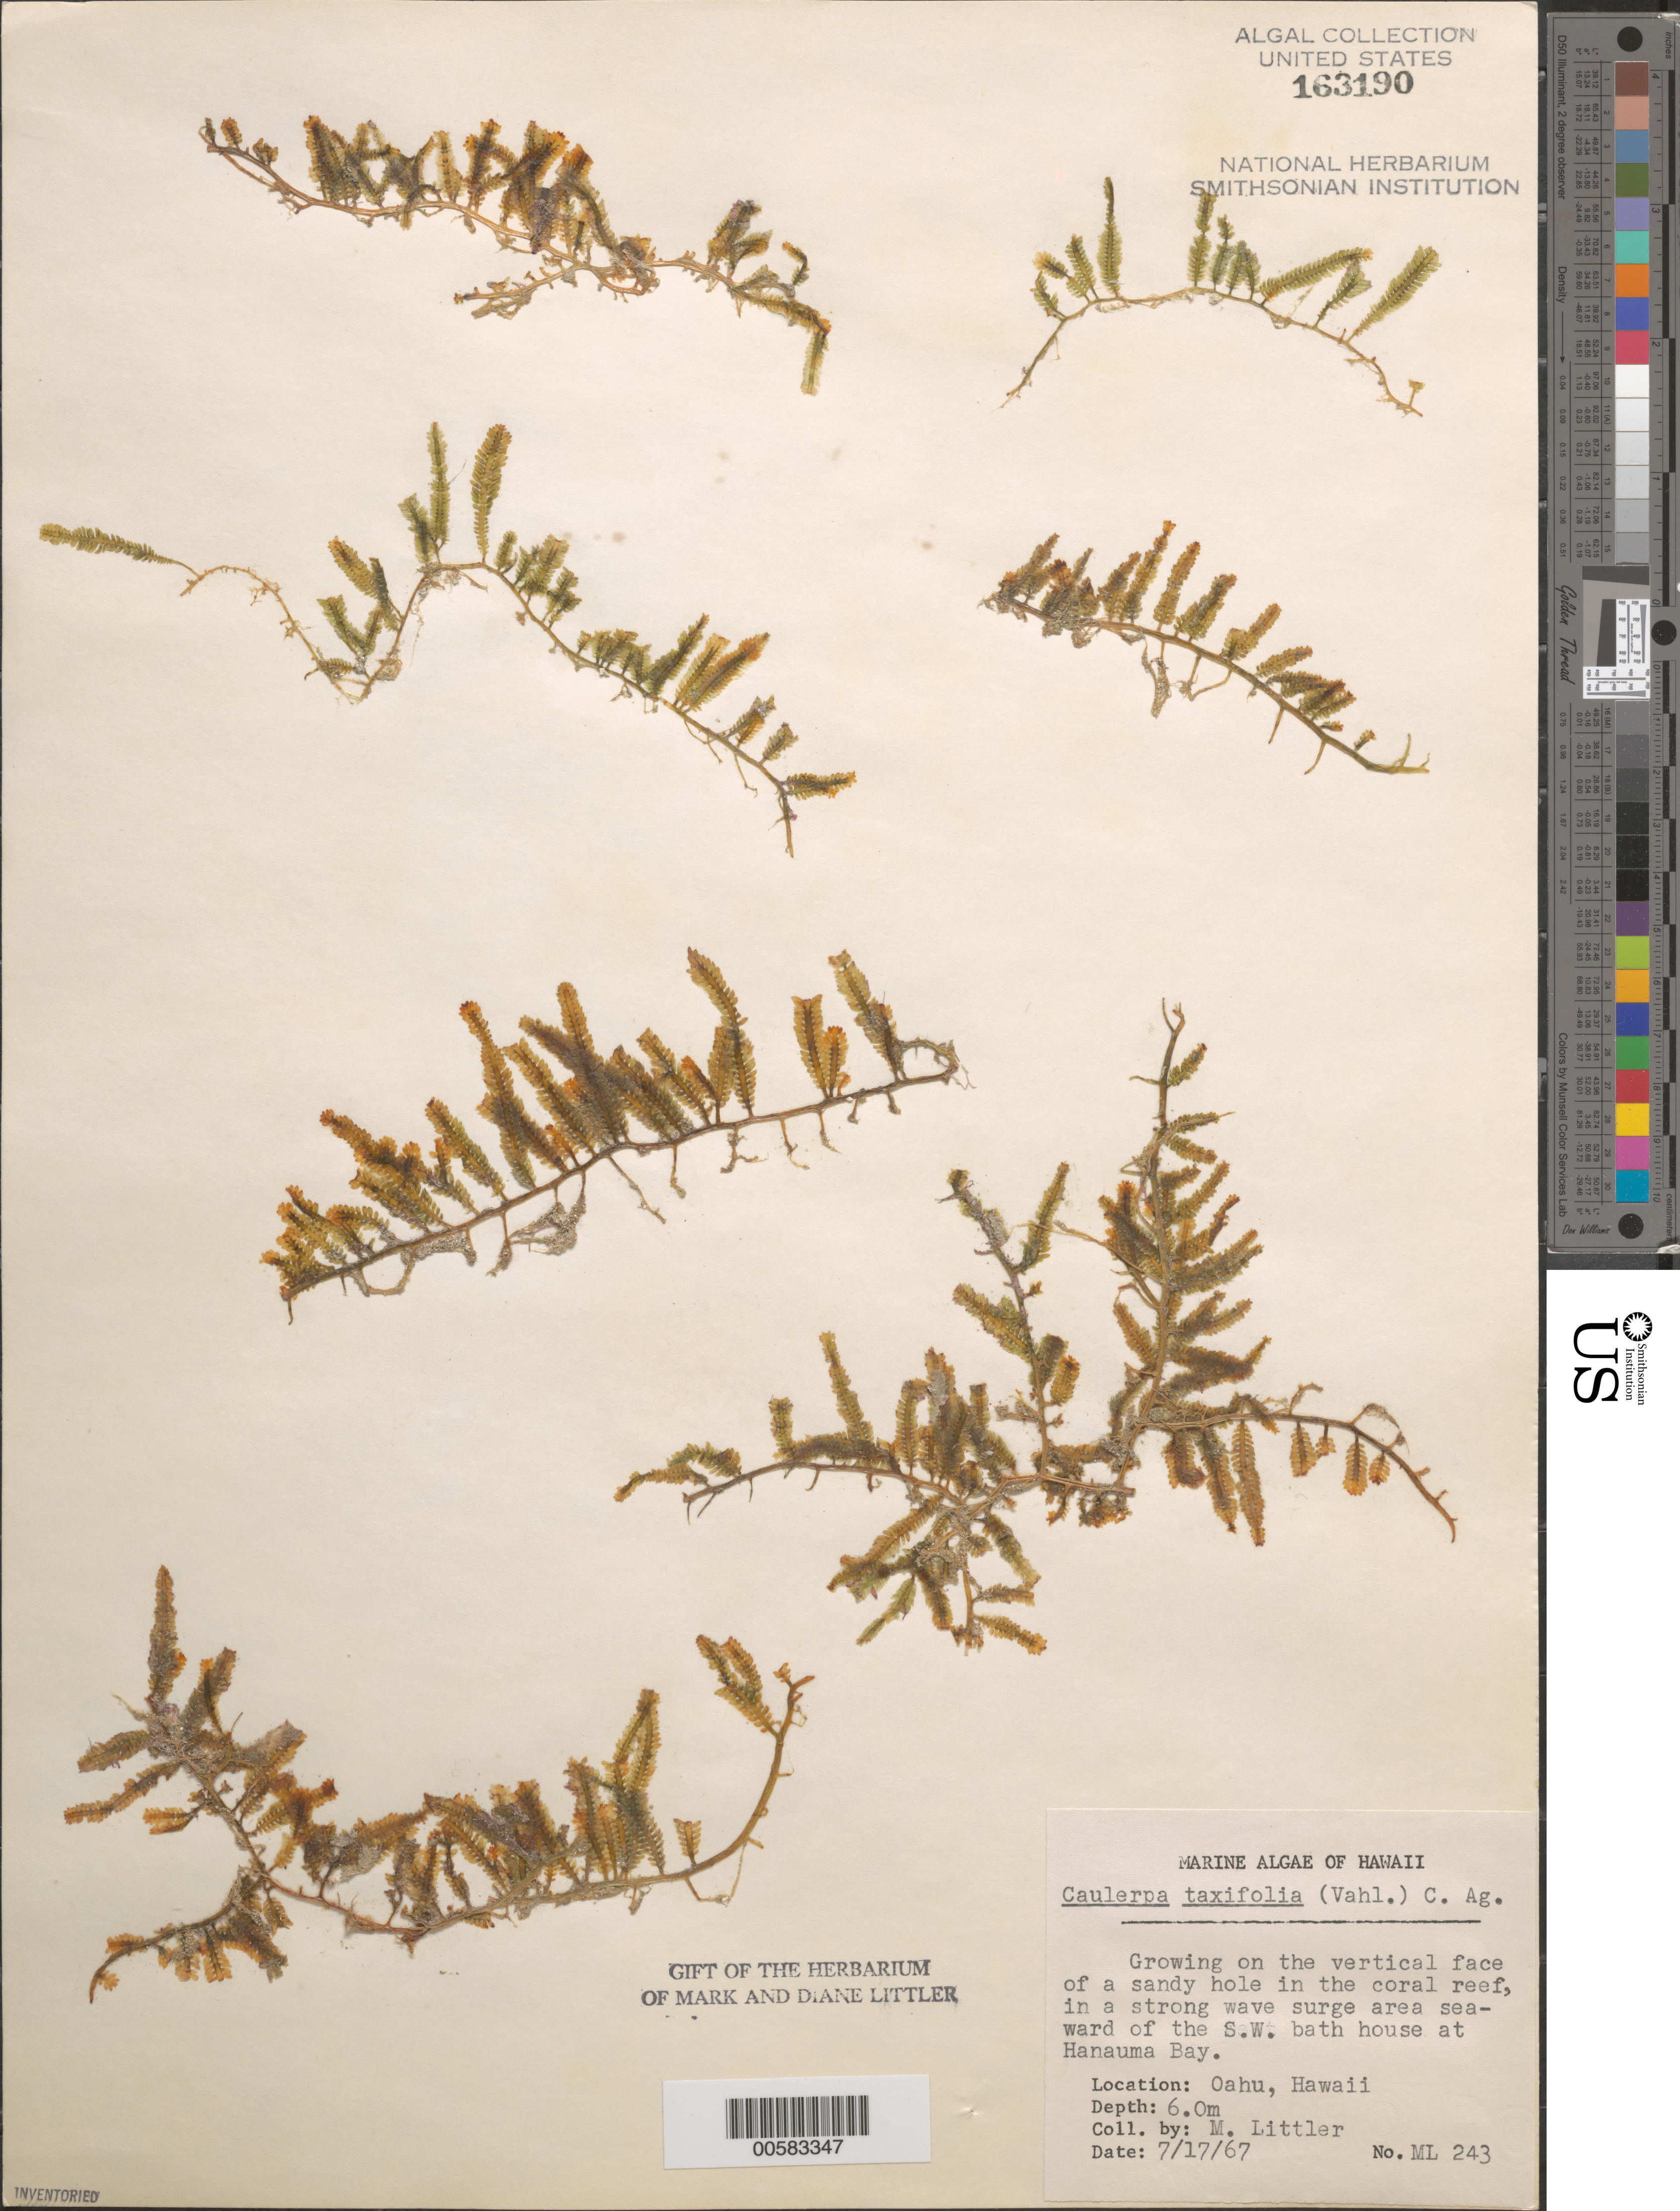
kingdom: Plantae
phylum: Chlorophyta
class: Ulvophyceae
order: Bryopsidales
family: Caulerpaceae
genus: Caulerpa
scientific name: Caulerpa taxifolia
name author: (M. Vahl) C. Agardh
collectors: M. M. Littler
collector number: ML 243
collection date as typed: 17 Jul 1967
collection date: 1967-07-17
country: United States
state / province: Hawaii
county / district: Honolulu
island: Oahu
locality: Hanauma Bay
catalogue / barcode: US 163190